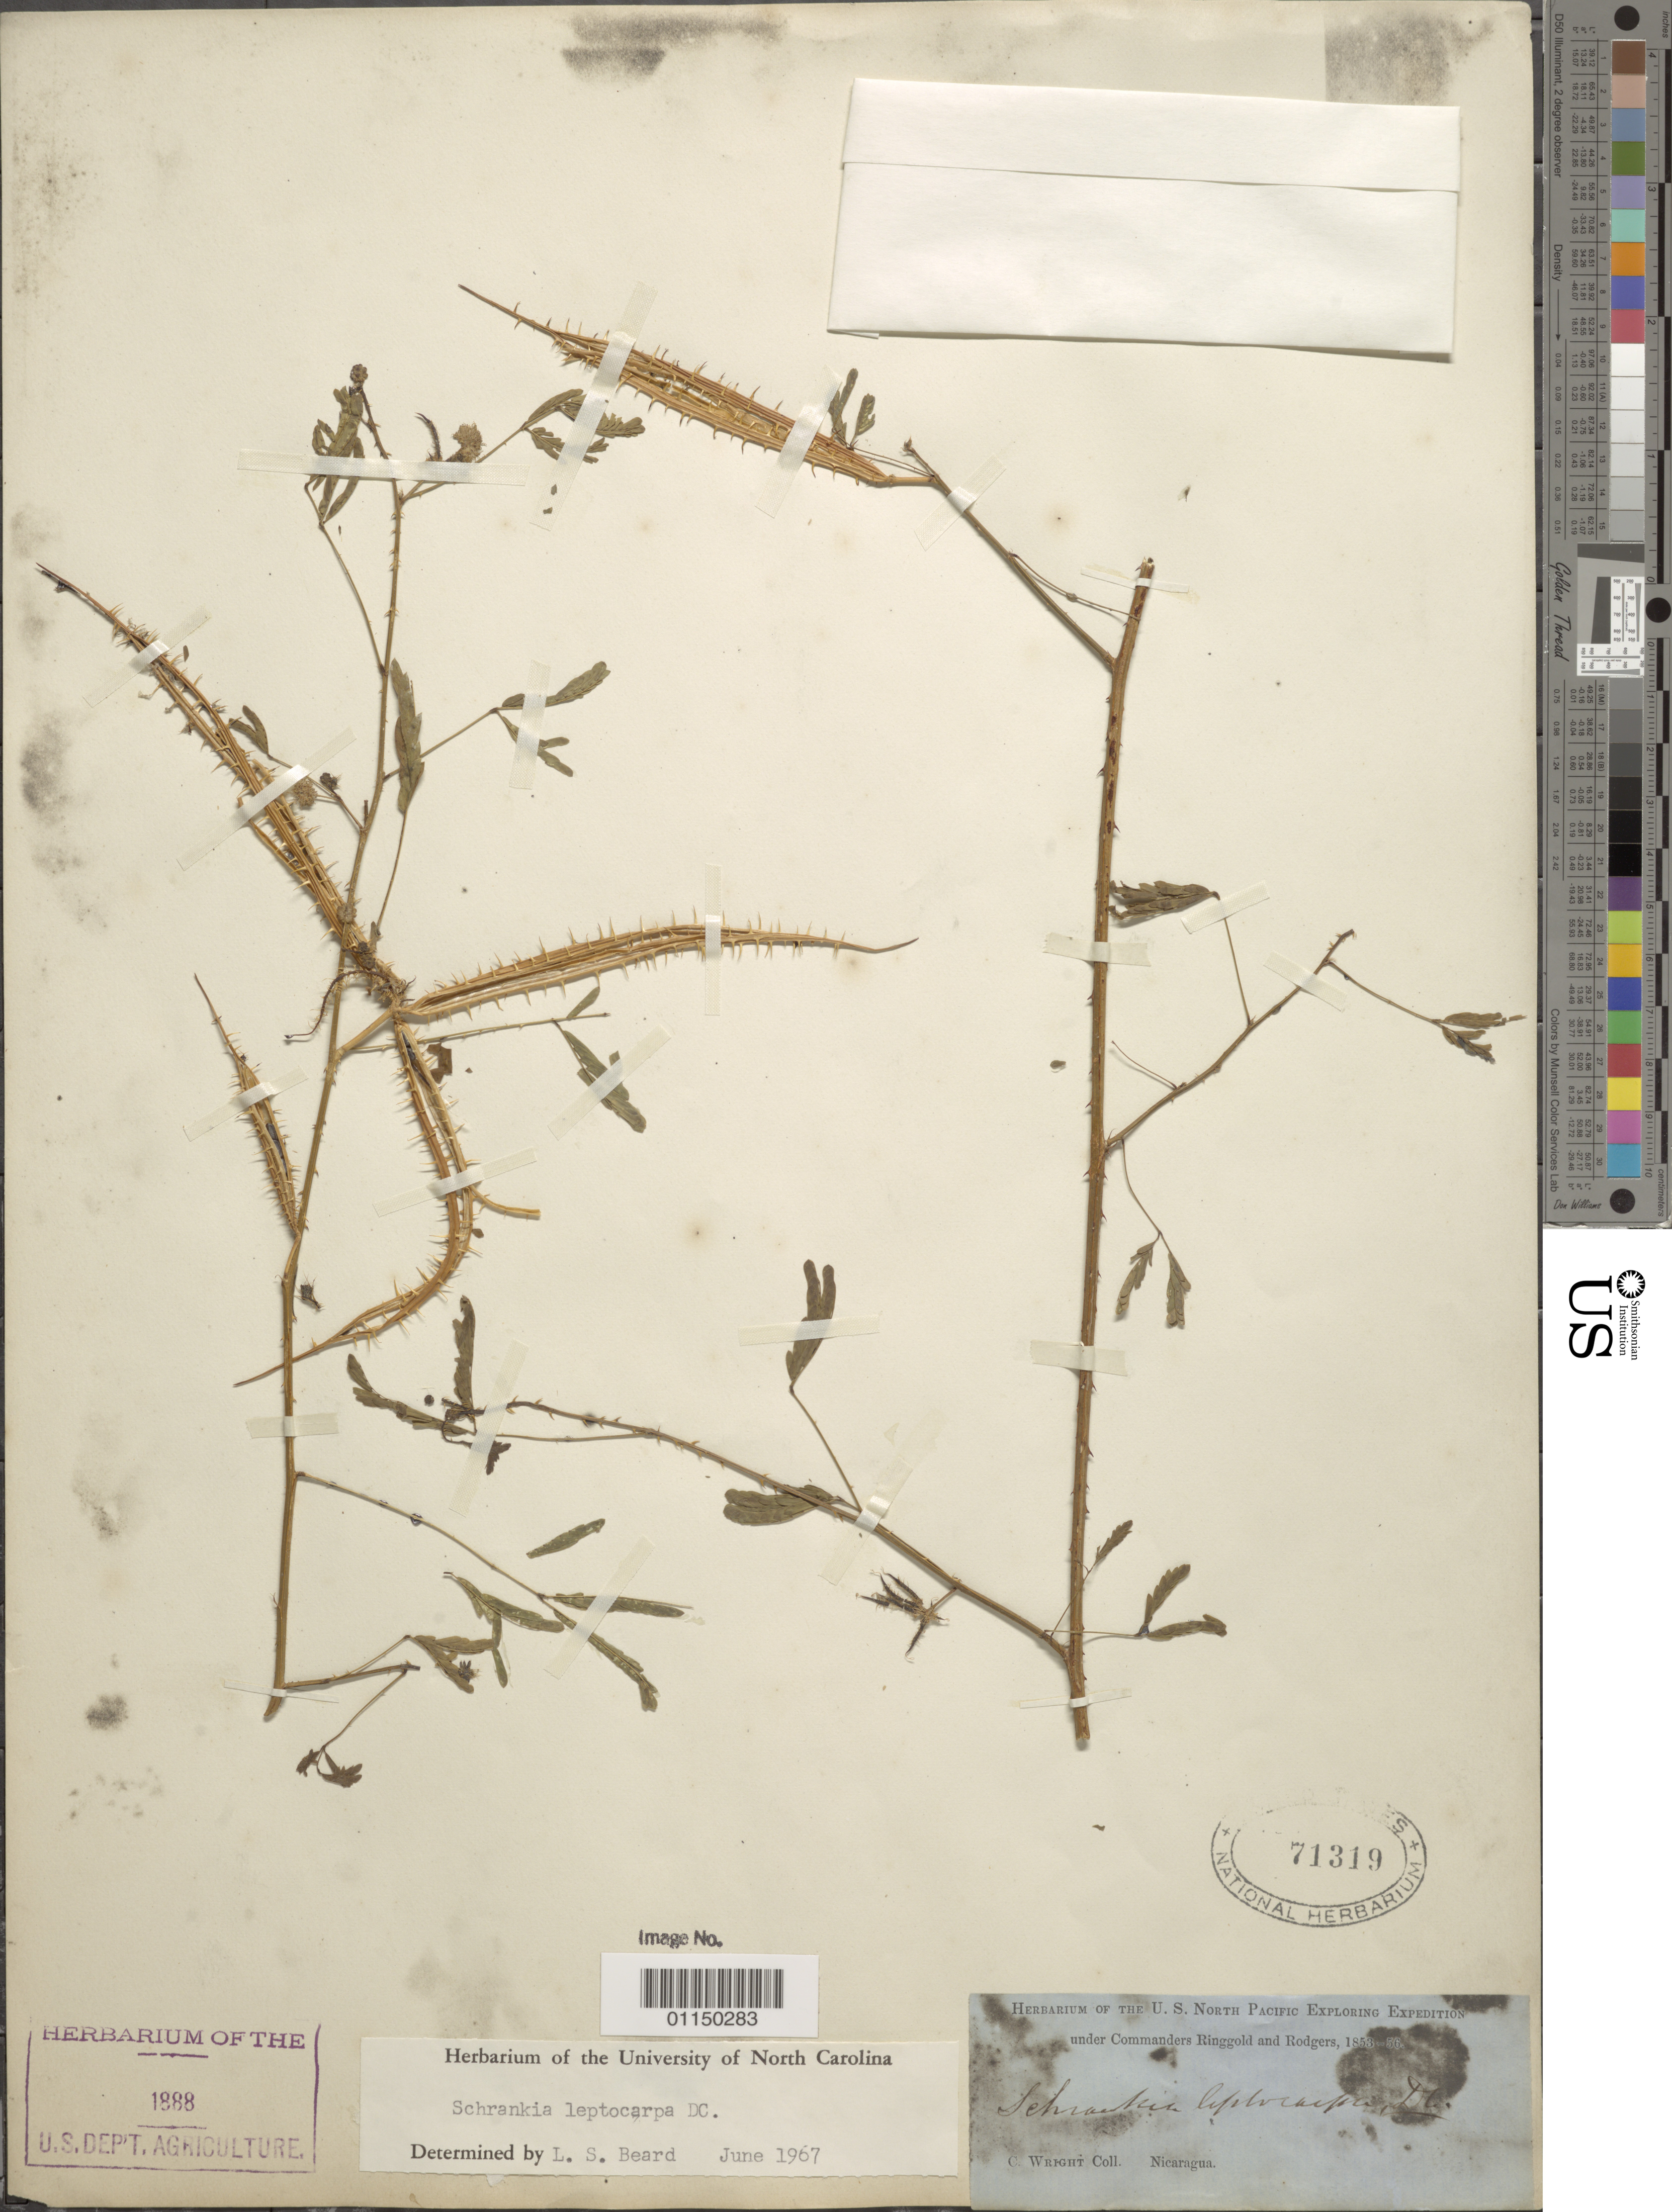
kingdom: Plantae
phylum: Tracheophyta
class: Magnoliopsida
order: Fabales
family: Fabaceae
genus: Mimosa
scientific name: Mimosa candollei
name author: R. Grether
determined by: Strong, Mark T., (BOT), Smithsonian Institution - National Museum of Natural History (UNITED STATES)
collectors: C. Wright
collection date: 1853/1856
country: Nicaragua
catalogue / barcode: US 71319